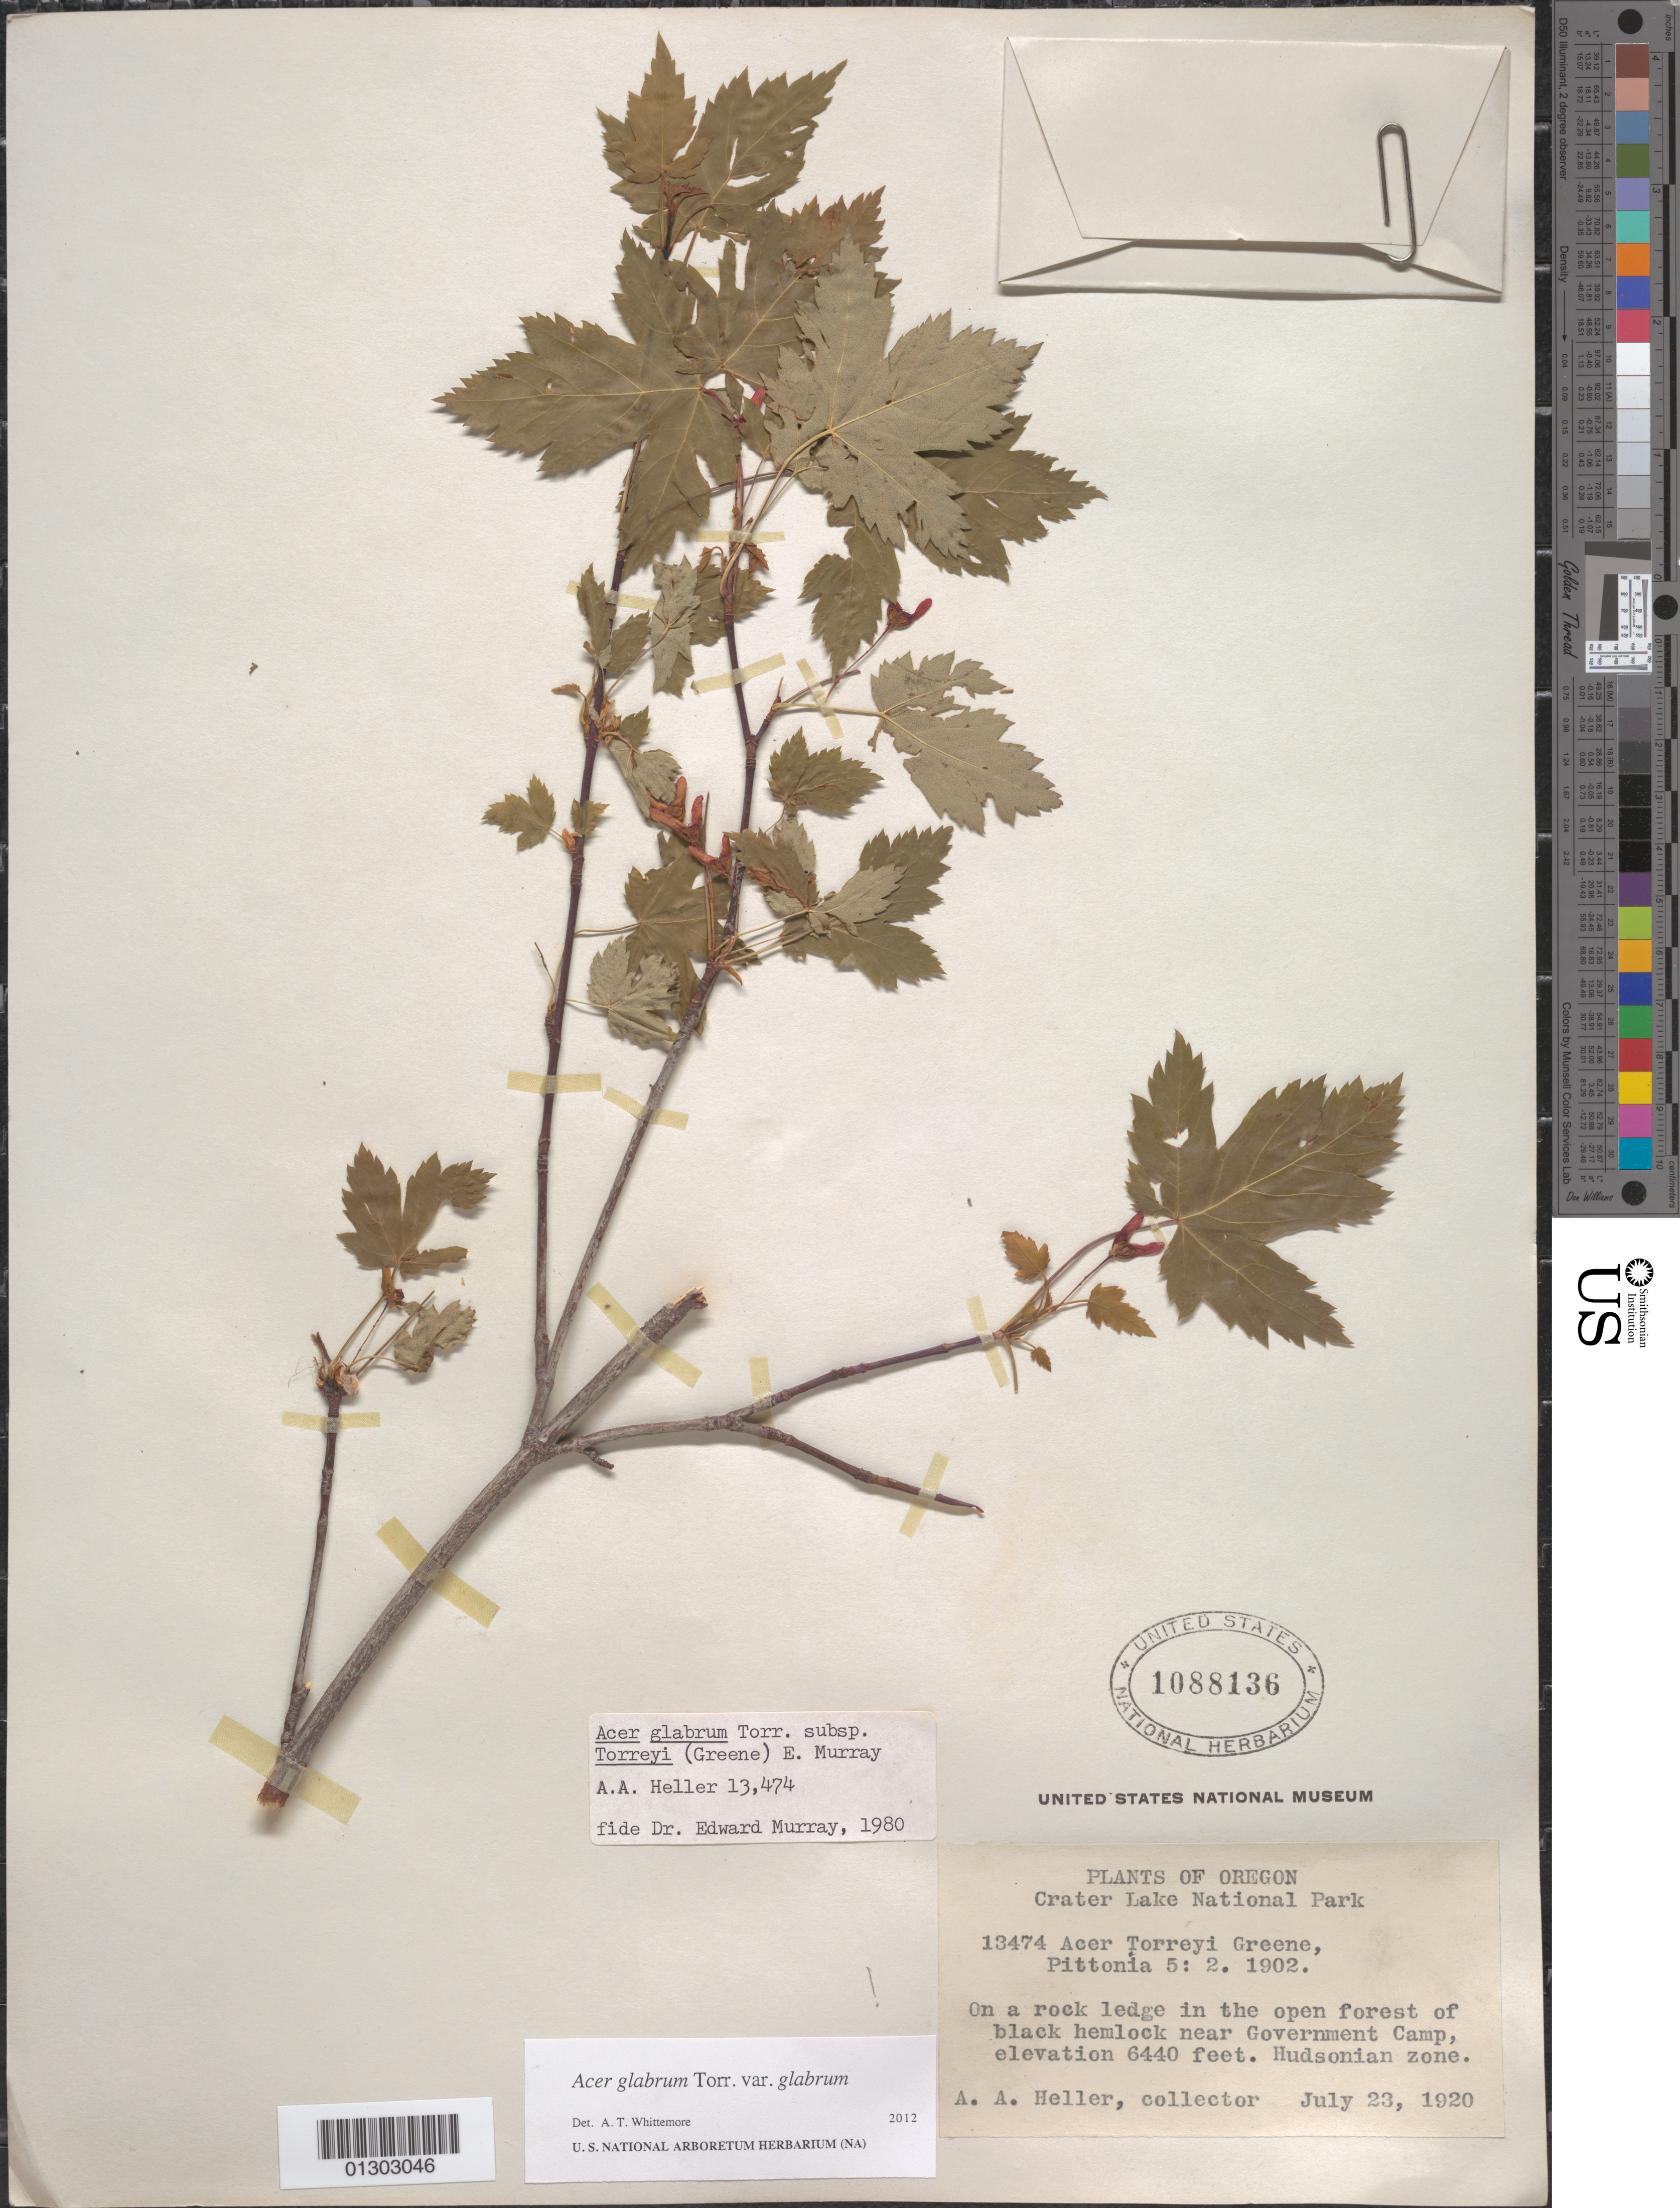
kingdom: Plantae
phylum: Tracheophyta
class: Magnoliopsida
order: Sapindales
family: Sapindaceae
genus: Acer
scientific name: Acer glabrum var. glabrum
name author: Torr.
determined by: Whittemore, A. T.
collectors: A. A. Heller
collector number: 13474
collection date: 1920-07-23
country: United States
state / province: Oregon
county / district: Klamath County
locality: Crater Lake National Park, near Government Camp. Hudsonian zone.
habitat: On a rock ledge in the open forest of black hemlock. Hudsonian zone.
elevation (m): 1963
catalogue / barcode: US 1088136